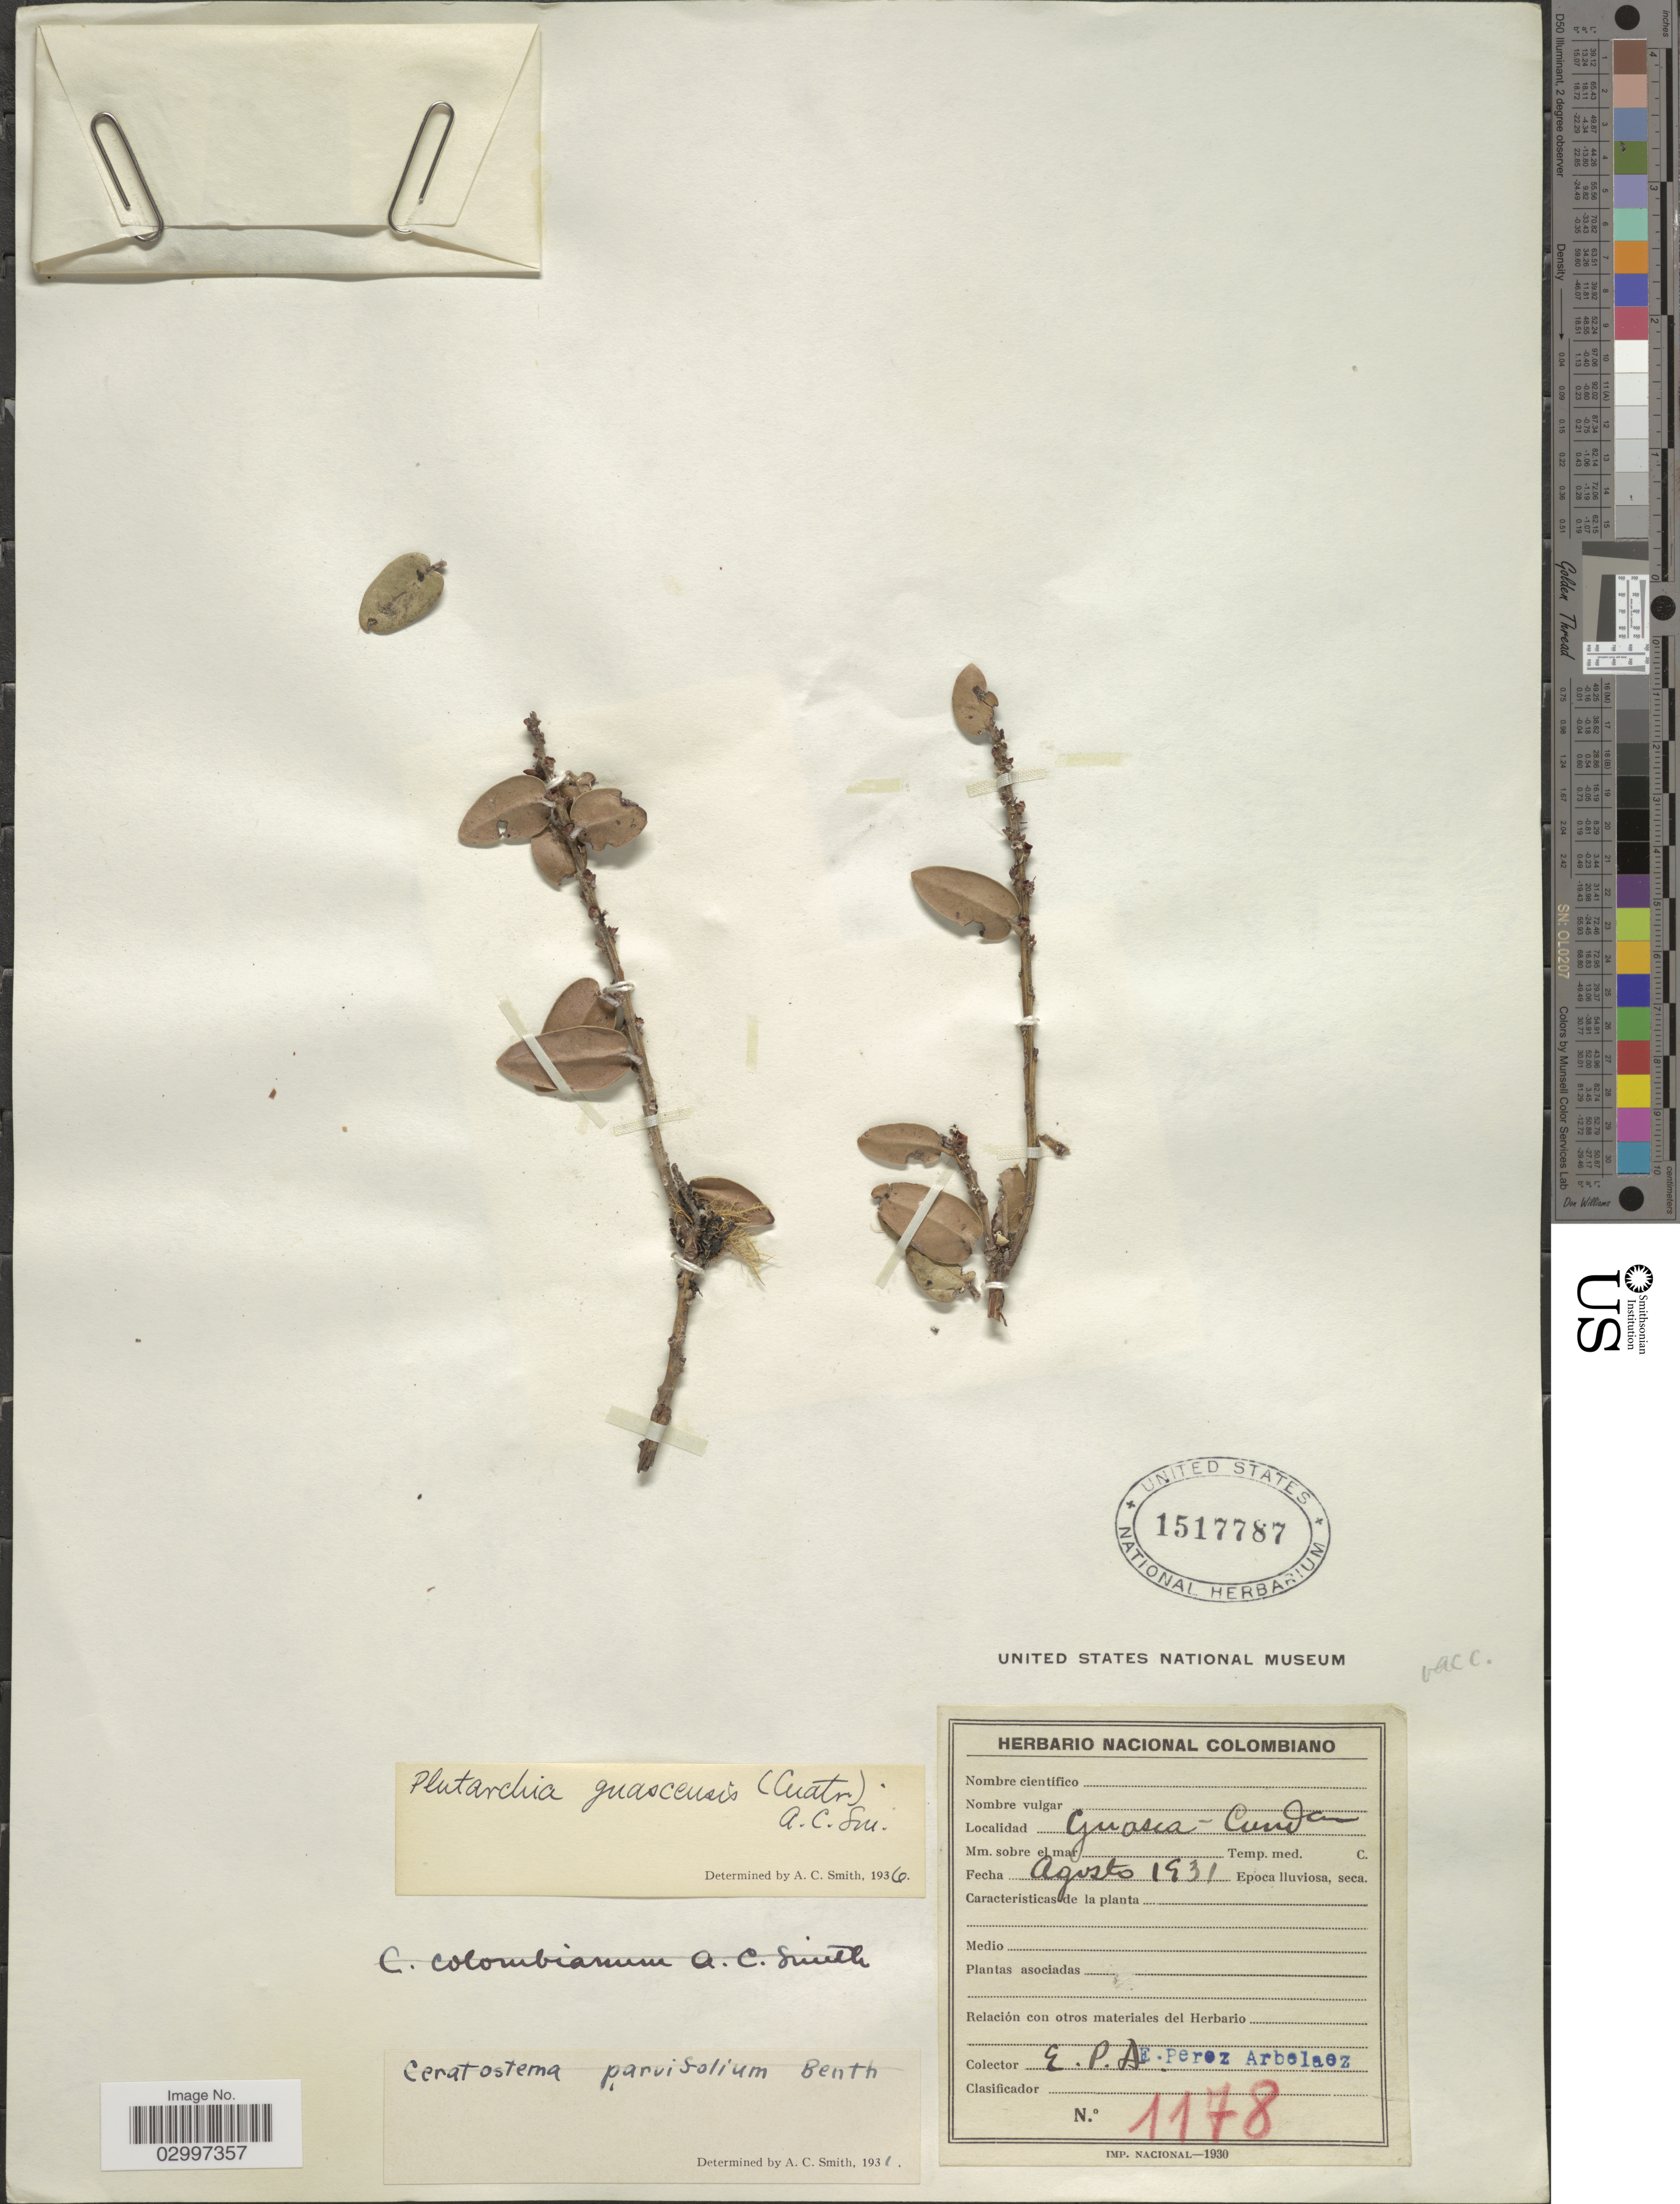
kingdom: Plantae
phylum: Tracheophyta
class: Magnoliopsida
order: Ericales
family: Ericaceae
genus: Plutarchia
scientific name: Plutarchia guascensis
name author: (Cuatrec.) A.C. Sm.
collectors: E. Pérez Arbeláez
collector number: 1178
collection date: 1931-08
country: Colombia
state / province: Cundinamarca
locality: Guasca.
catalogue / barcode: US 1517787